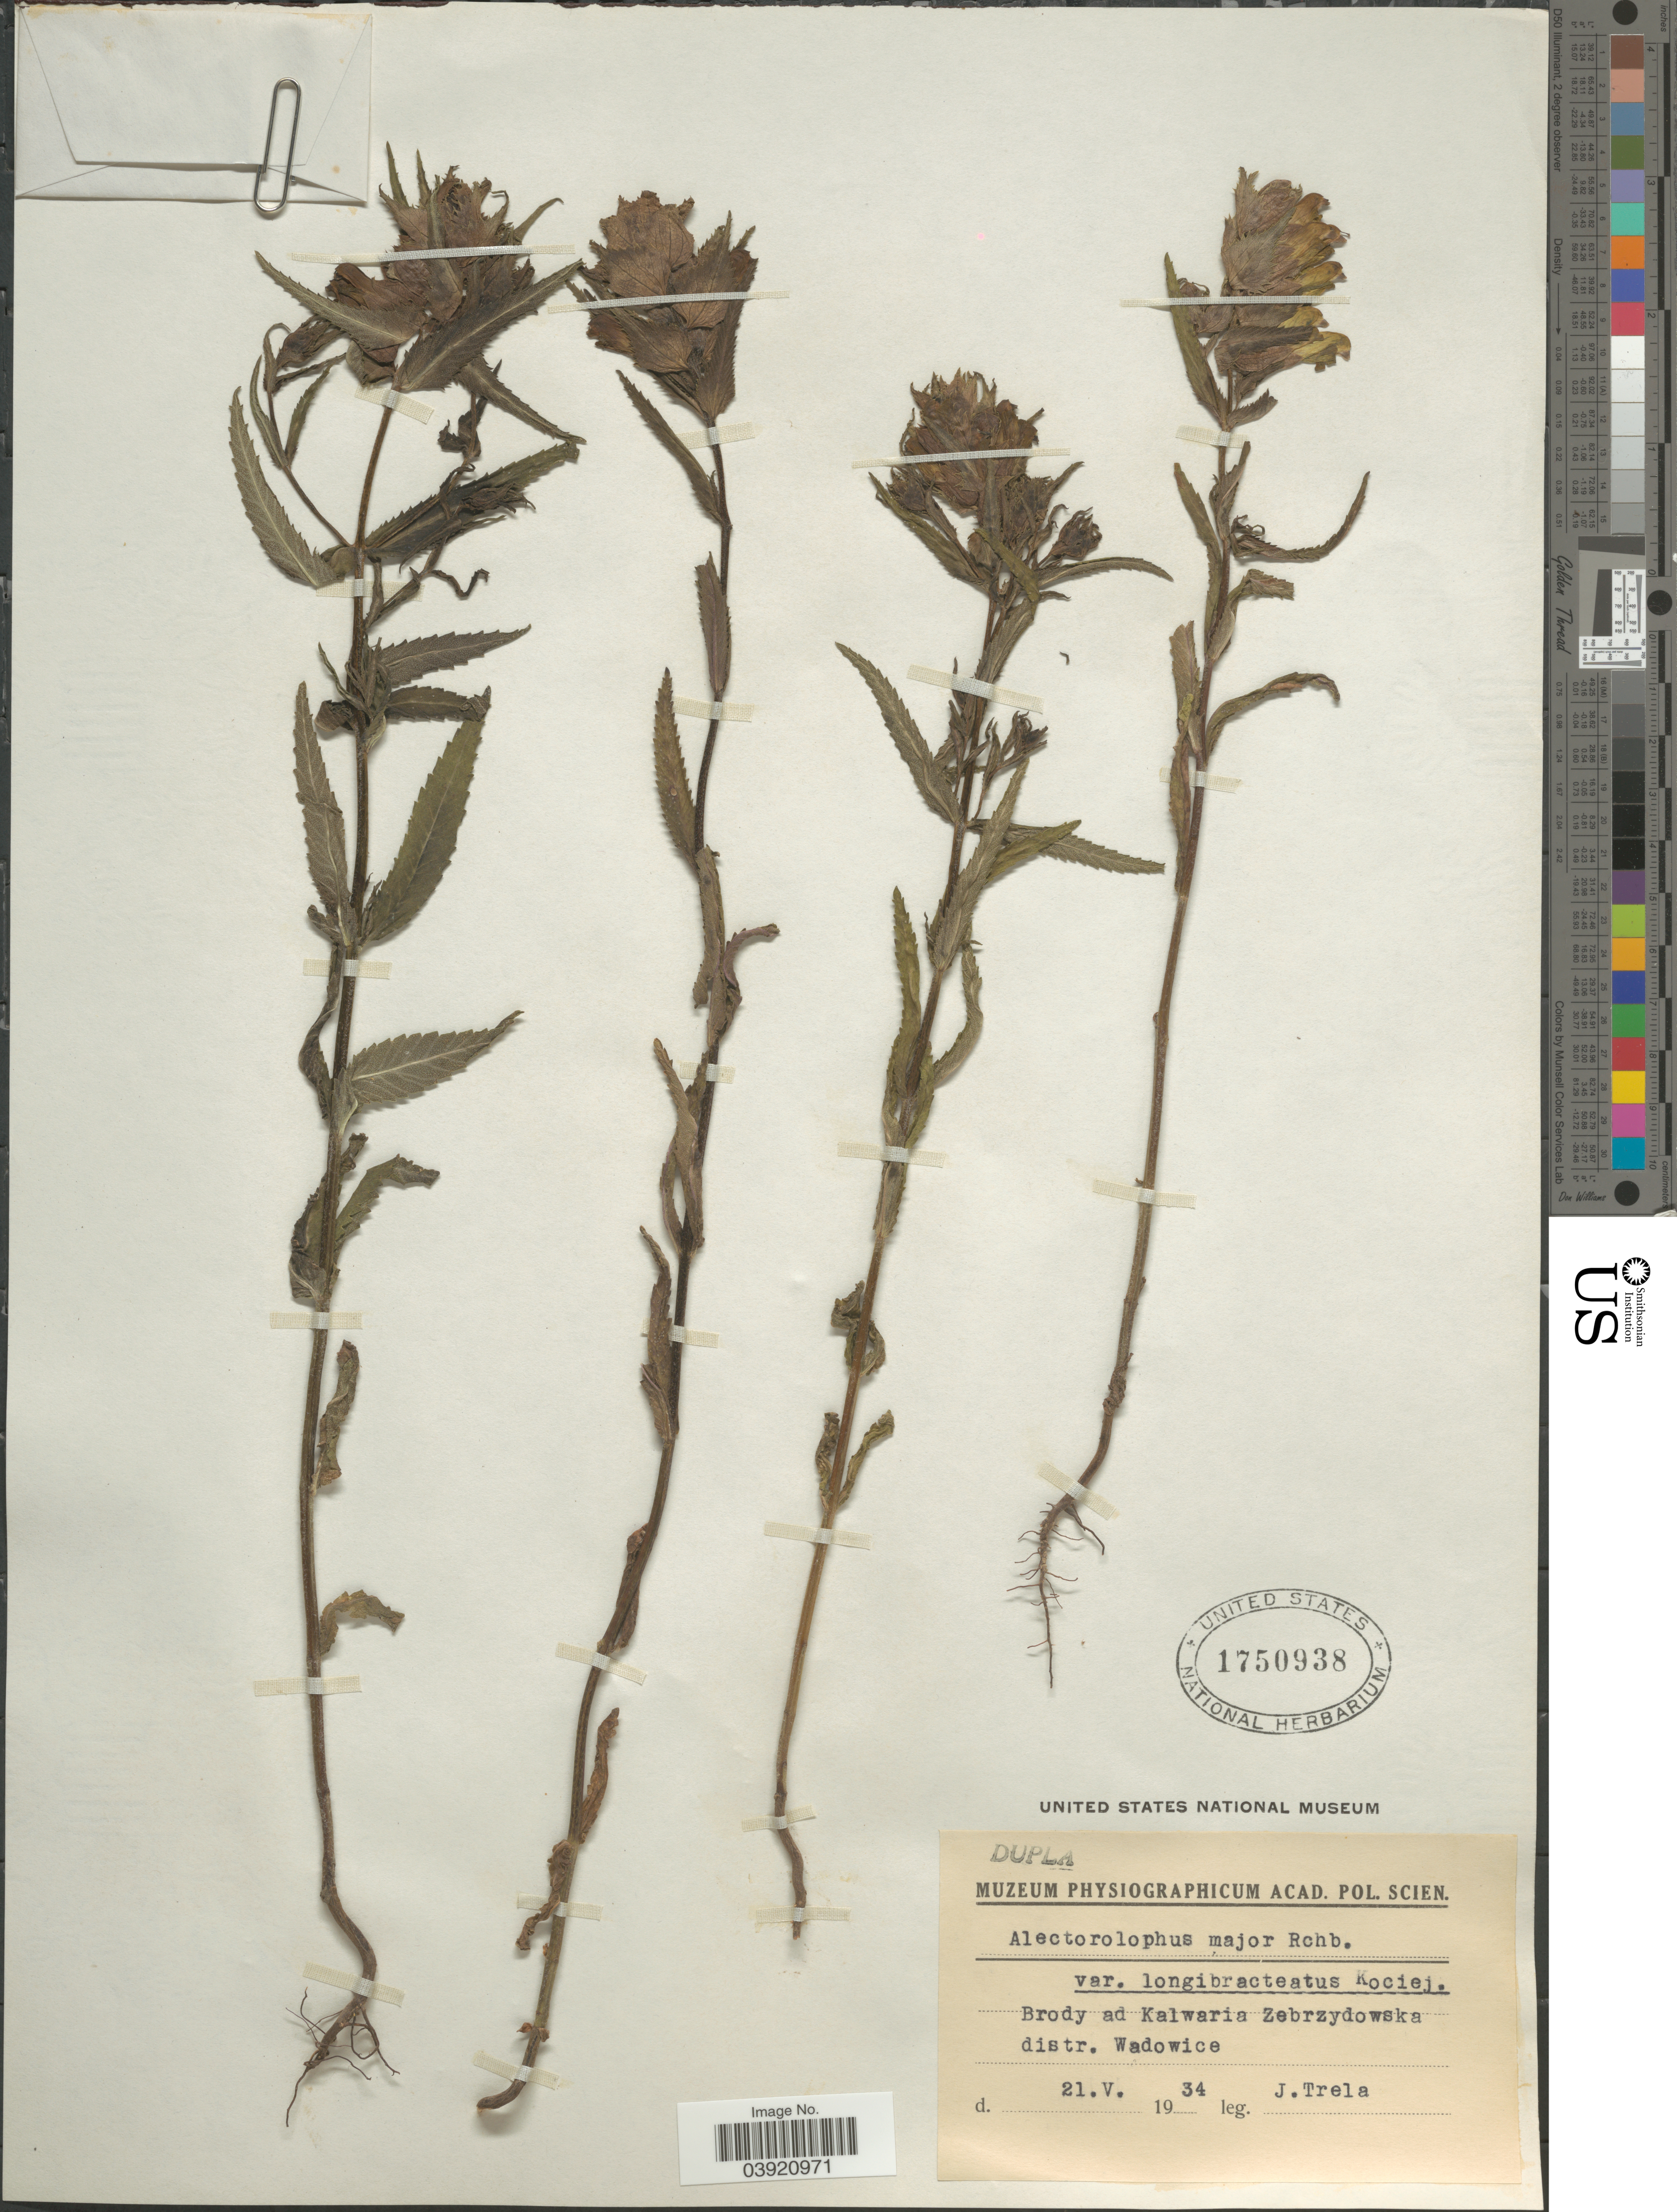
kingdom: Plantae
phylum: Tracheophyta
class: Magnoliopsida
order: Lamiales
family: Orobanchaceae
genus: Rhinanthus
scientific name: Rhinanthus major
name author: L.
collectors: J. Trela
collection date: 1934-05-21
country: Poland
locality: Brody ad Kalwaria Zebrzydowska distr. Wadowice.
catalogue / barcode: US 1750938